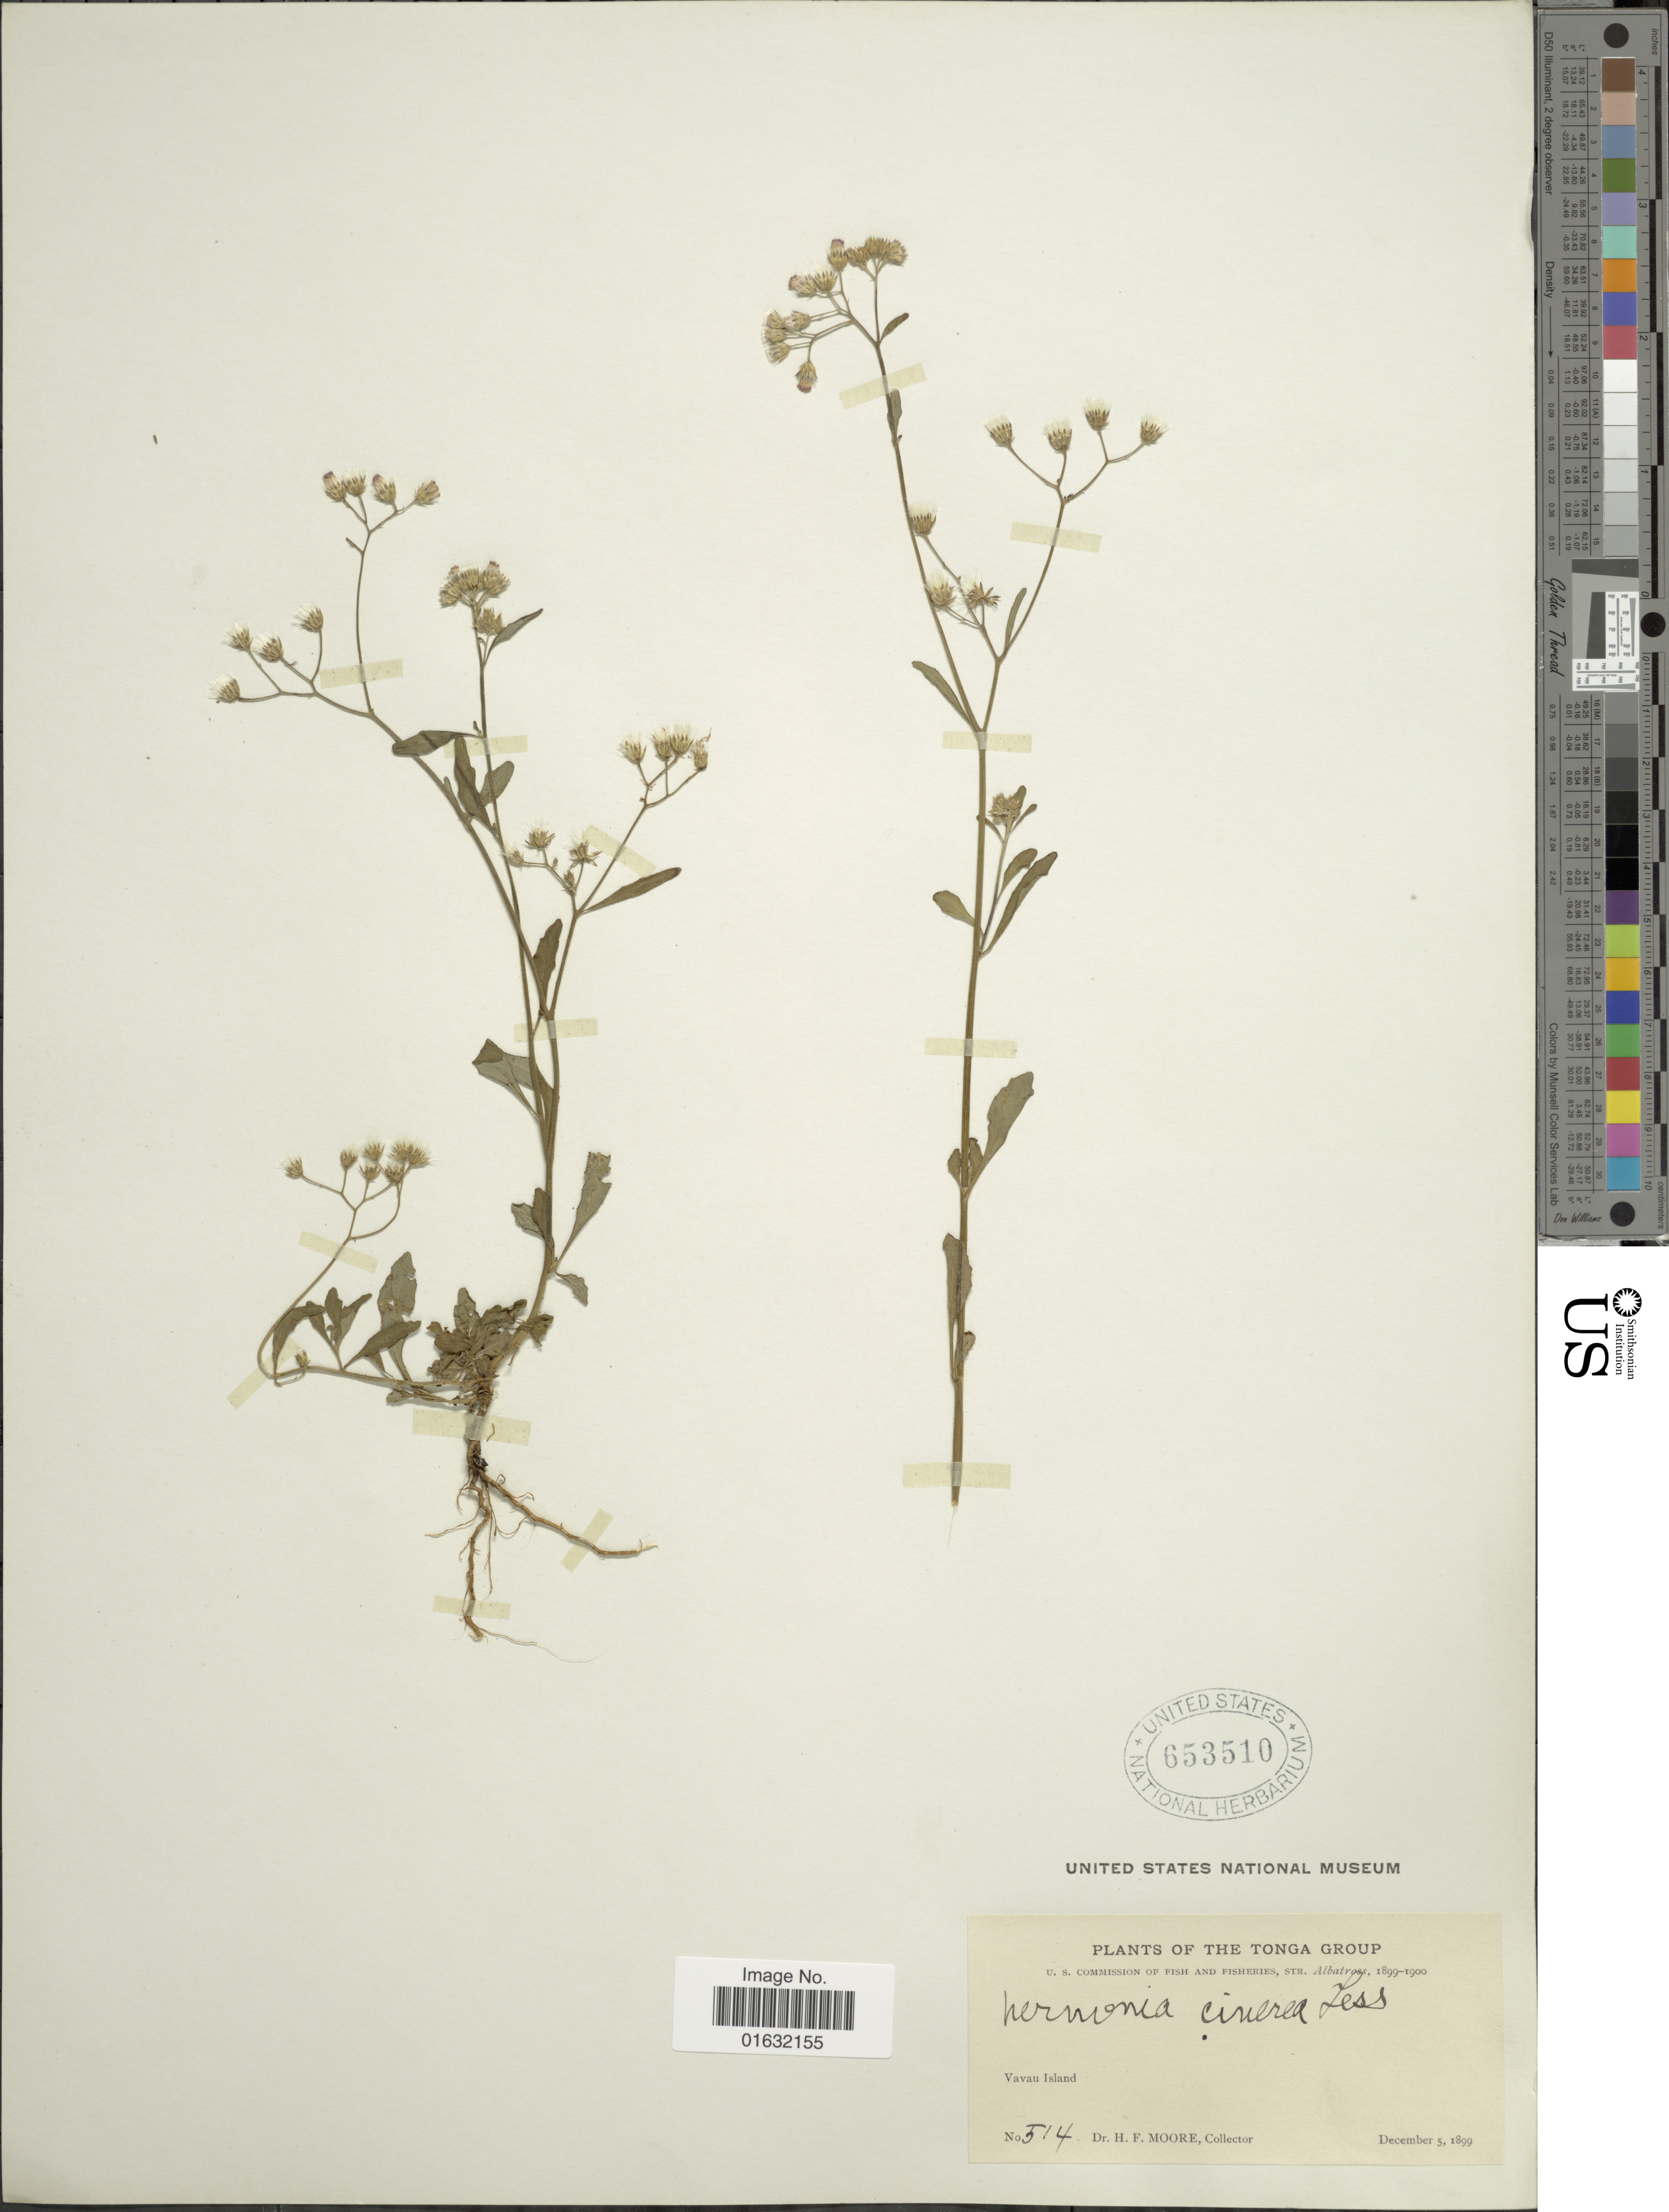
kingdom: Plantae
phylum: Tracheophyta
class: Magnoliopsida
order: Asterales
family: Asteraceae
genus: Cyanthillium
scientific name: Cyanthillium cinereum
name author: (L.) H. Rob.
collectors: H. F. Moore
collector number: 514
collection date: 1899-12-05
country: Tonga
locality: The Tonga Group, Vavau Island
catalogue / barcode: US 653510